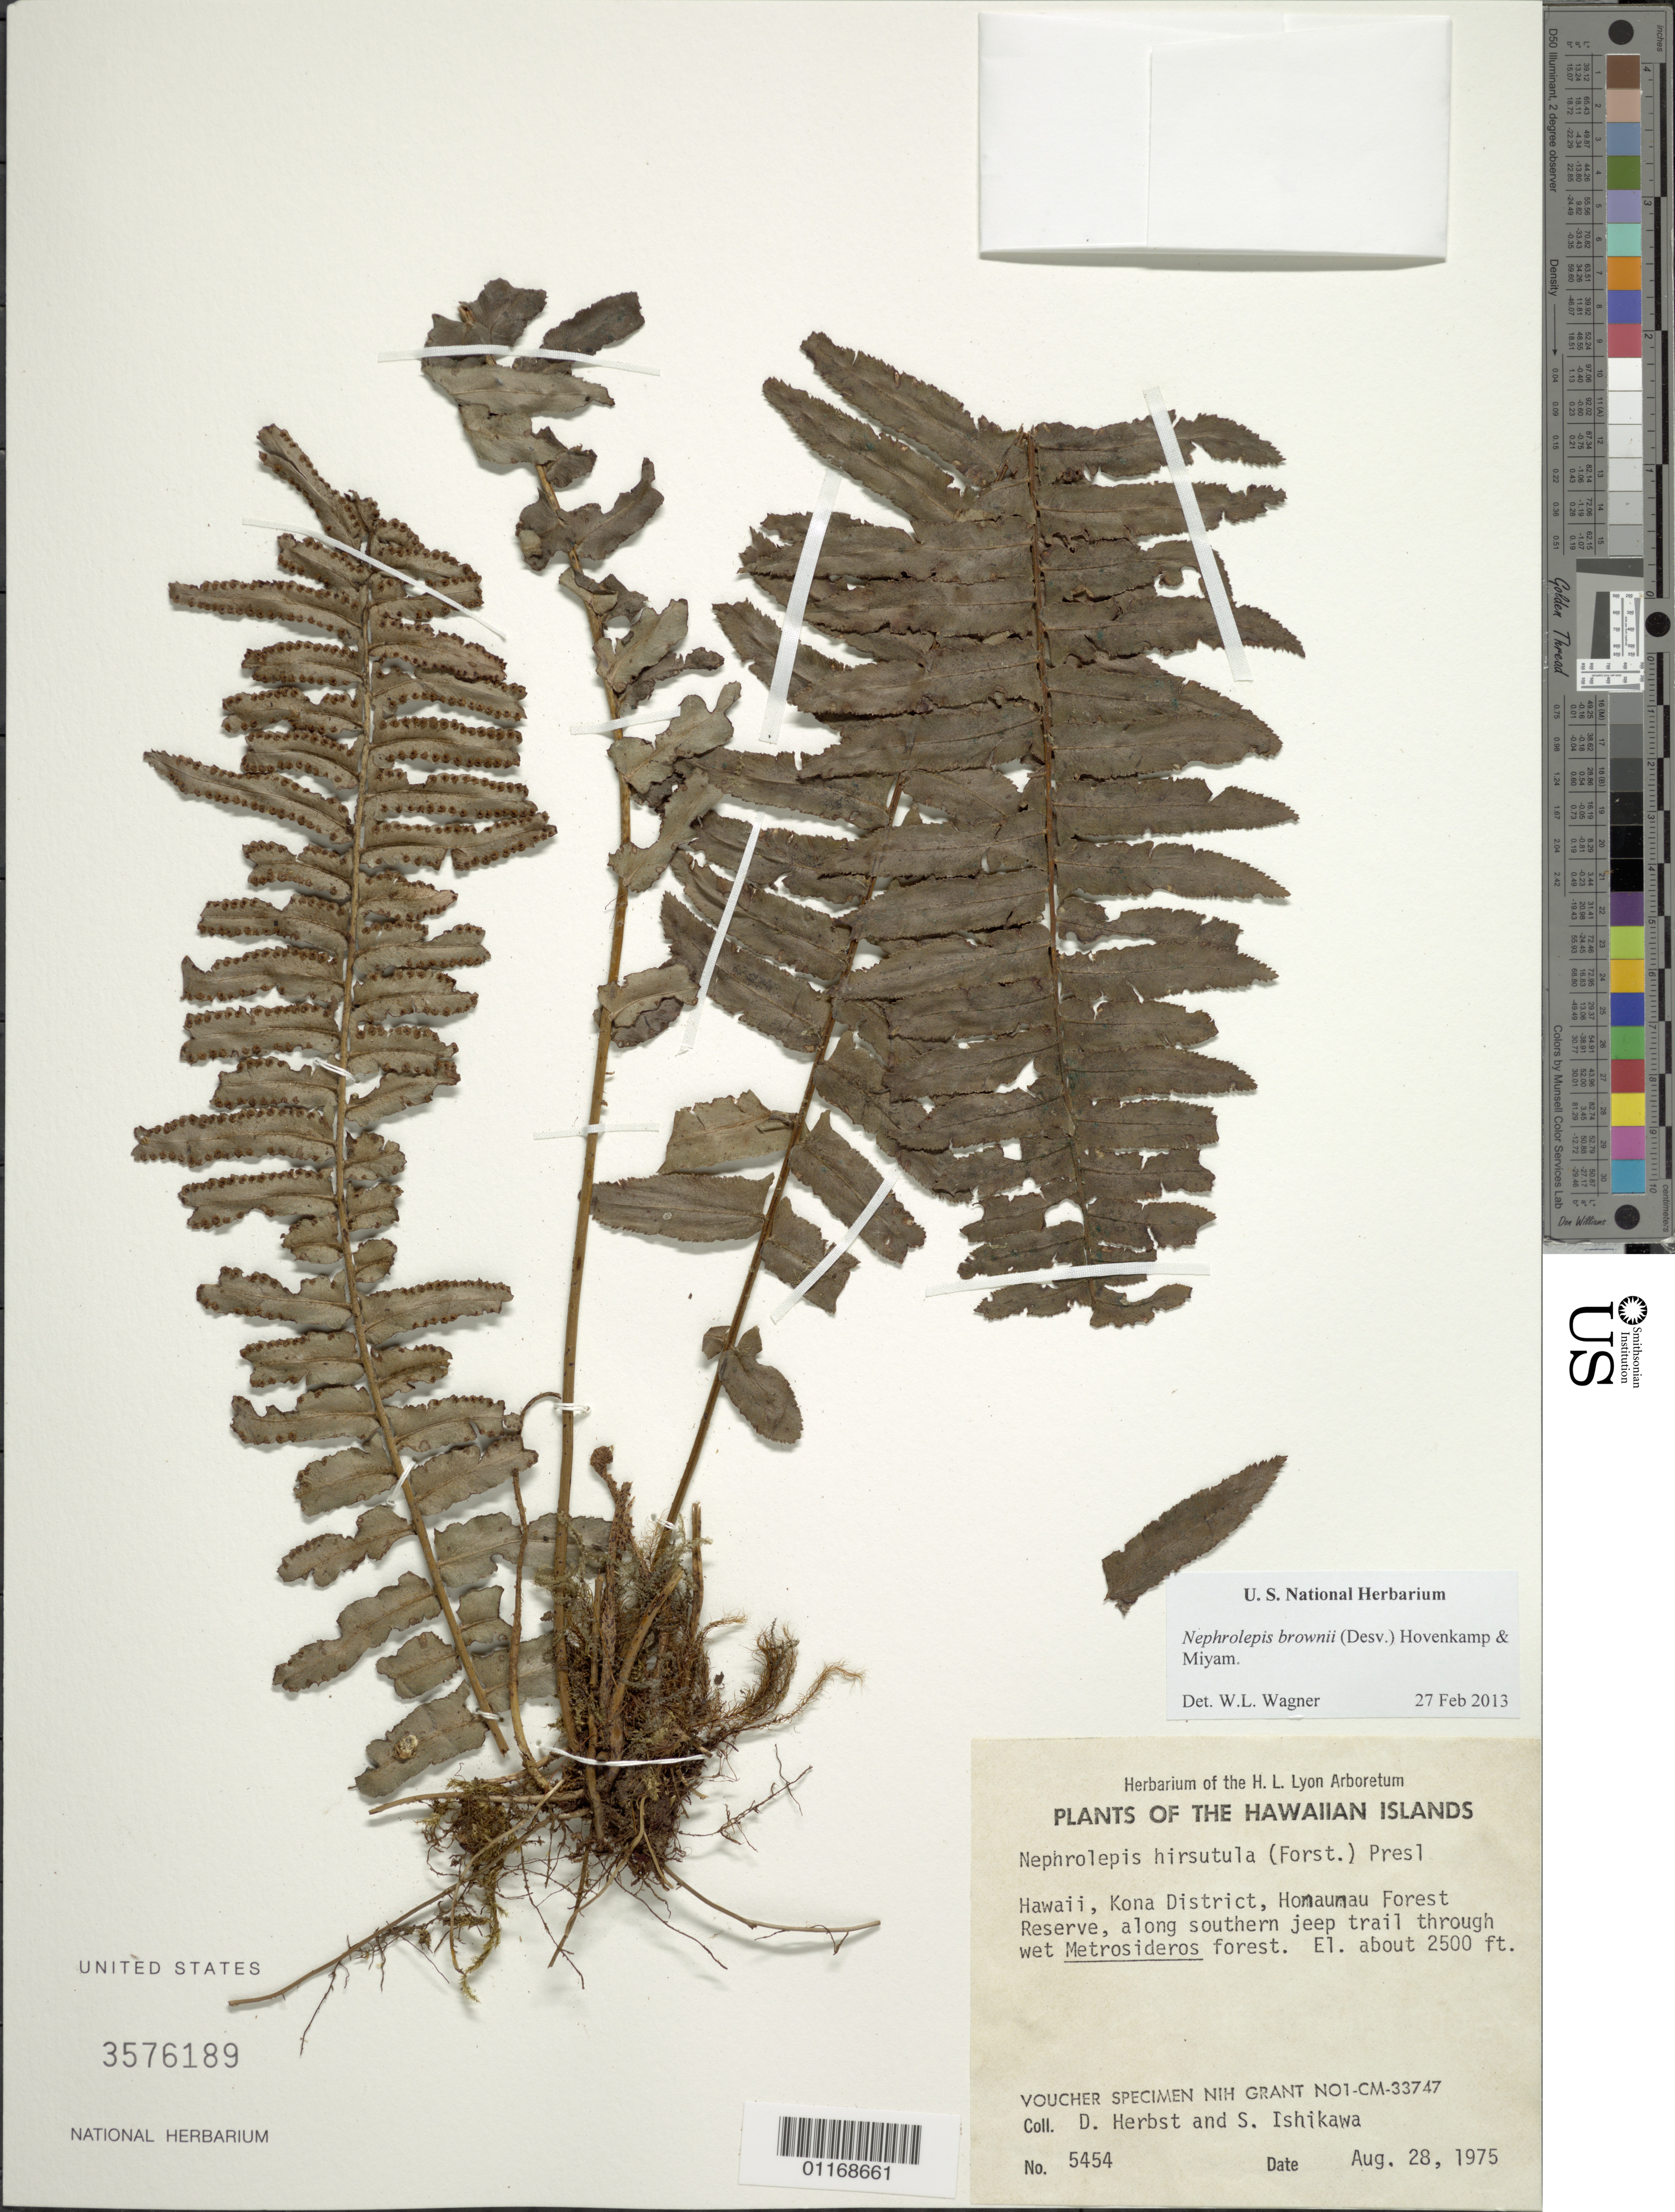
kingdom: Plantae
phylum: Tracheophyta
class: Polypodiopsida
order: Polypodiales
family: Nephrolepidaceae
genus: Nephrolepis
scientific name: Nephrolepis multiflora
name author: (Roxb.) F.M. Jarrett ex C.V. Morton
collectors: D. R. Herbst & S. Ishikawa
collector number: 5454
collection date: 1975-08-28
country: United States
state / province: Hawaii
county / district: Hawaii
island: Hawaii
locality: North Kona District, Honaunau Forest Reserve, along southern jeep trail.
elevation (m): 762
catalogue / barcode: US 3576189